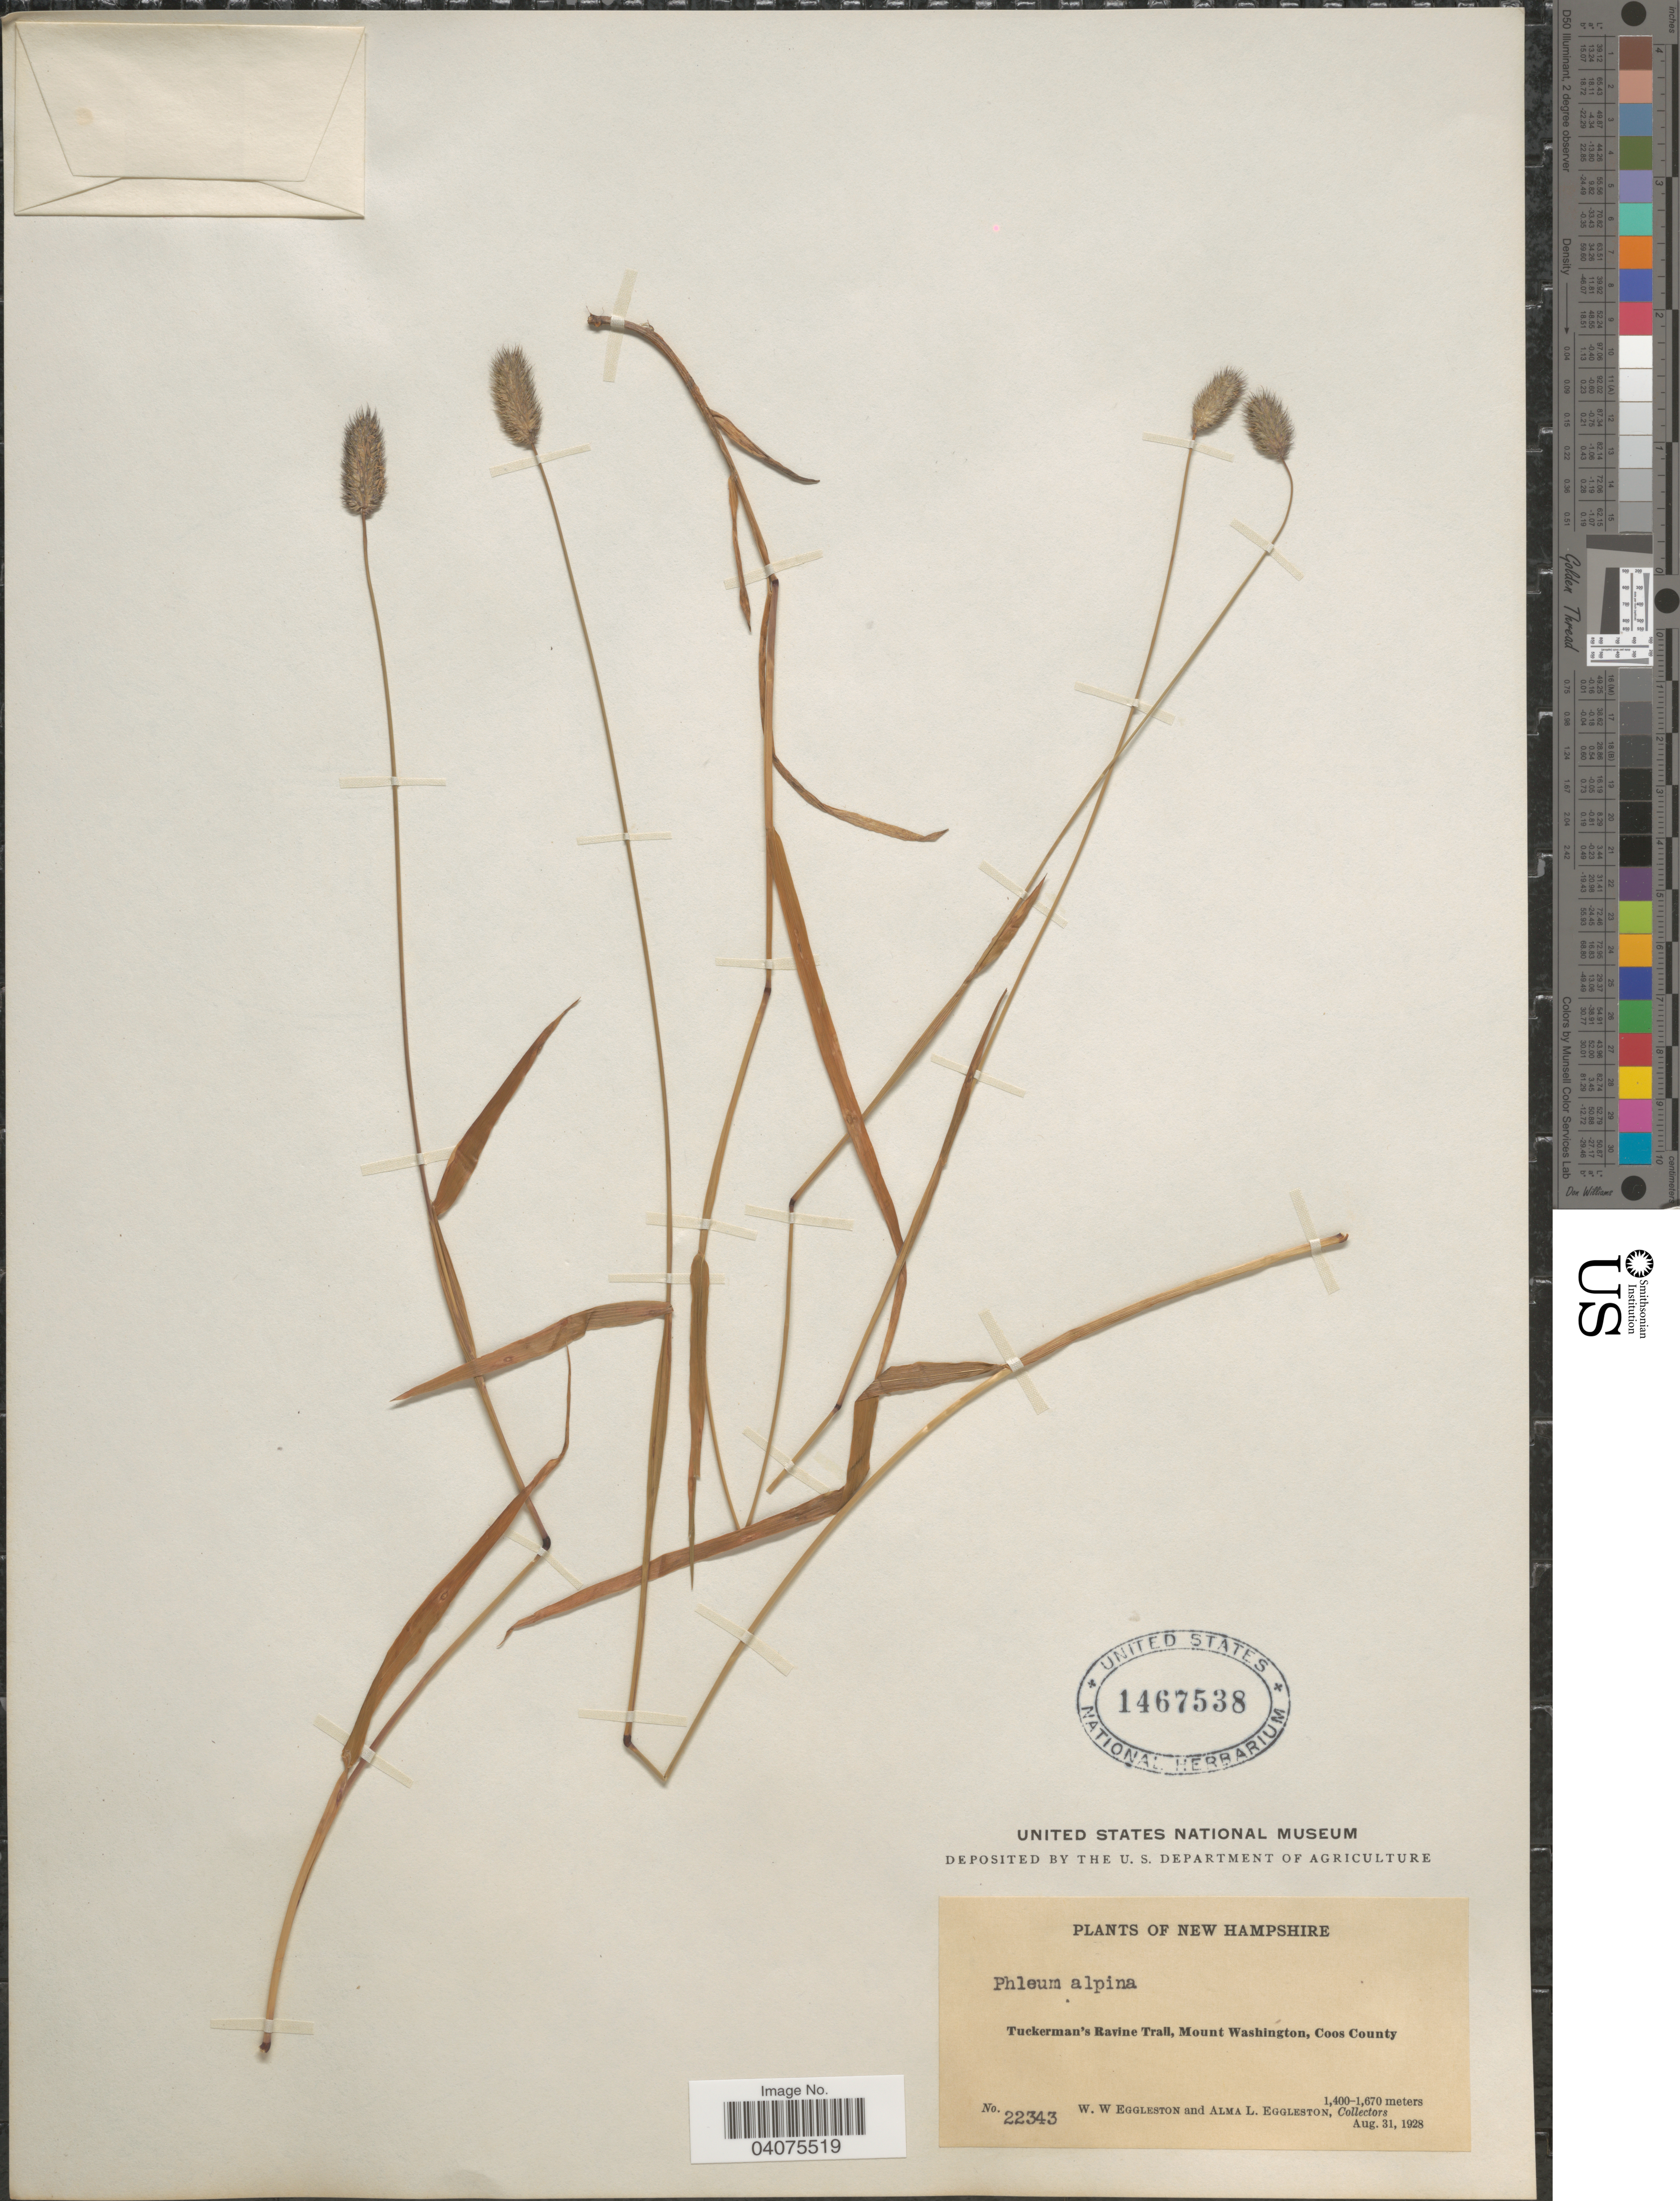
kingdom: Plantae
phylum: Tracheophyta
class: Liliopsida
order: Poales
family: Poaceae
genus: Phleum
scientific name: Phleum alpinum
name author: L.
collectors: W. W. Eggleston & A. Eggleston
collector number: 22343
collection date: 1928-08-31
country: United States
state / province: New Hampshire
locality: Tuckerman's Ravine Trail, Mount Washington, Coos County.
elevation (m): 1400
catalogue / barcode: US 1467538